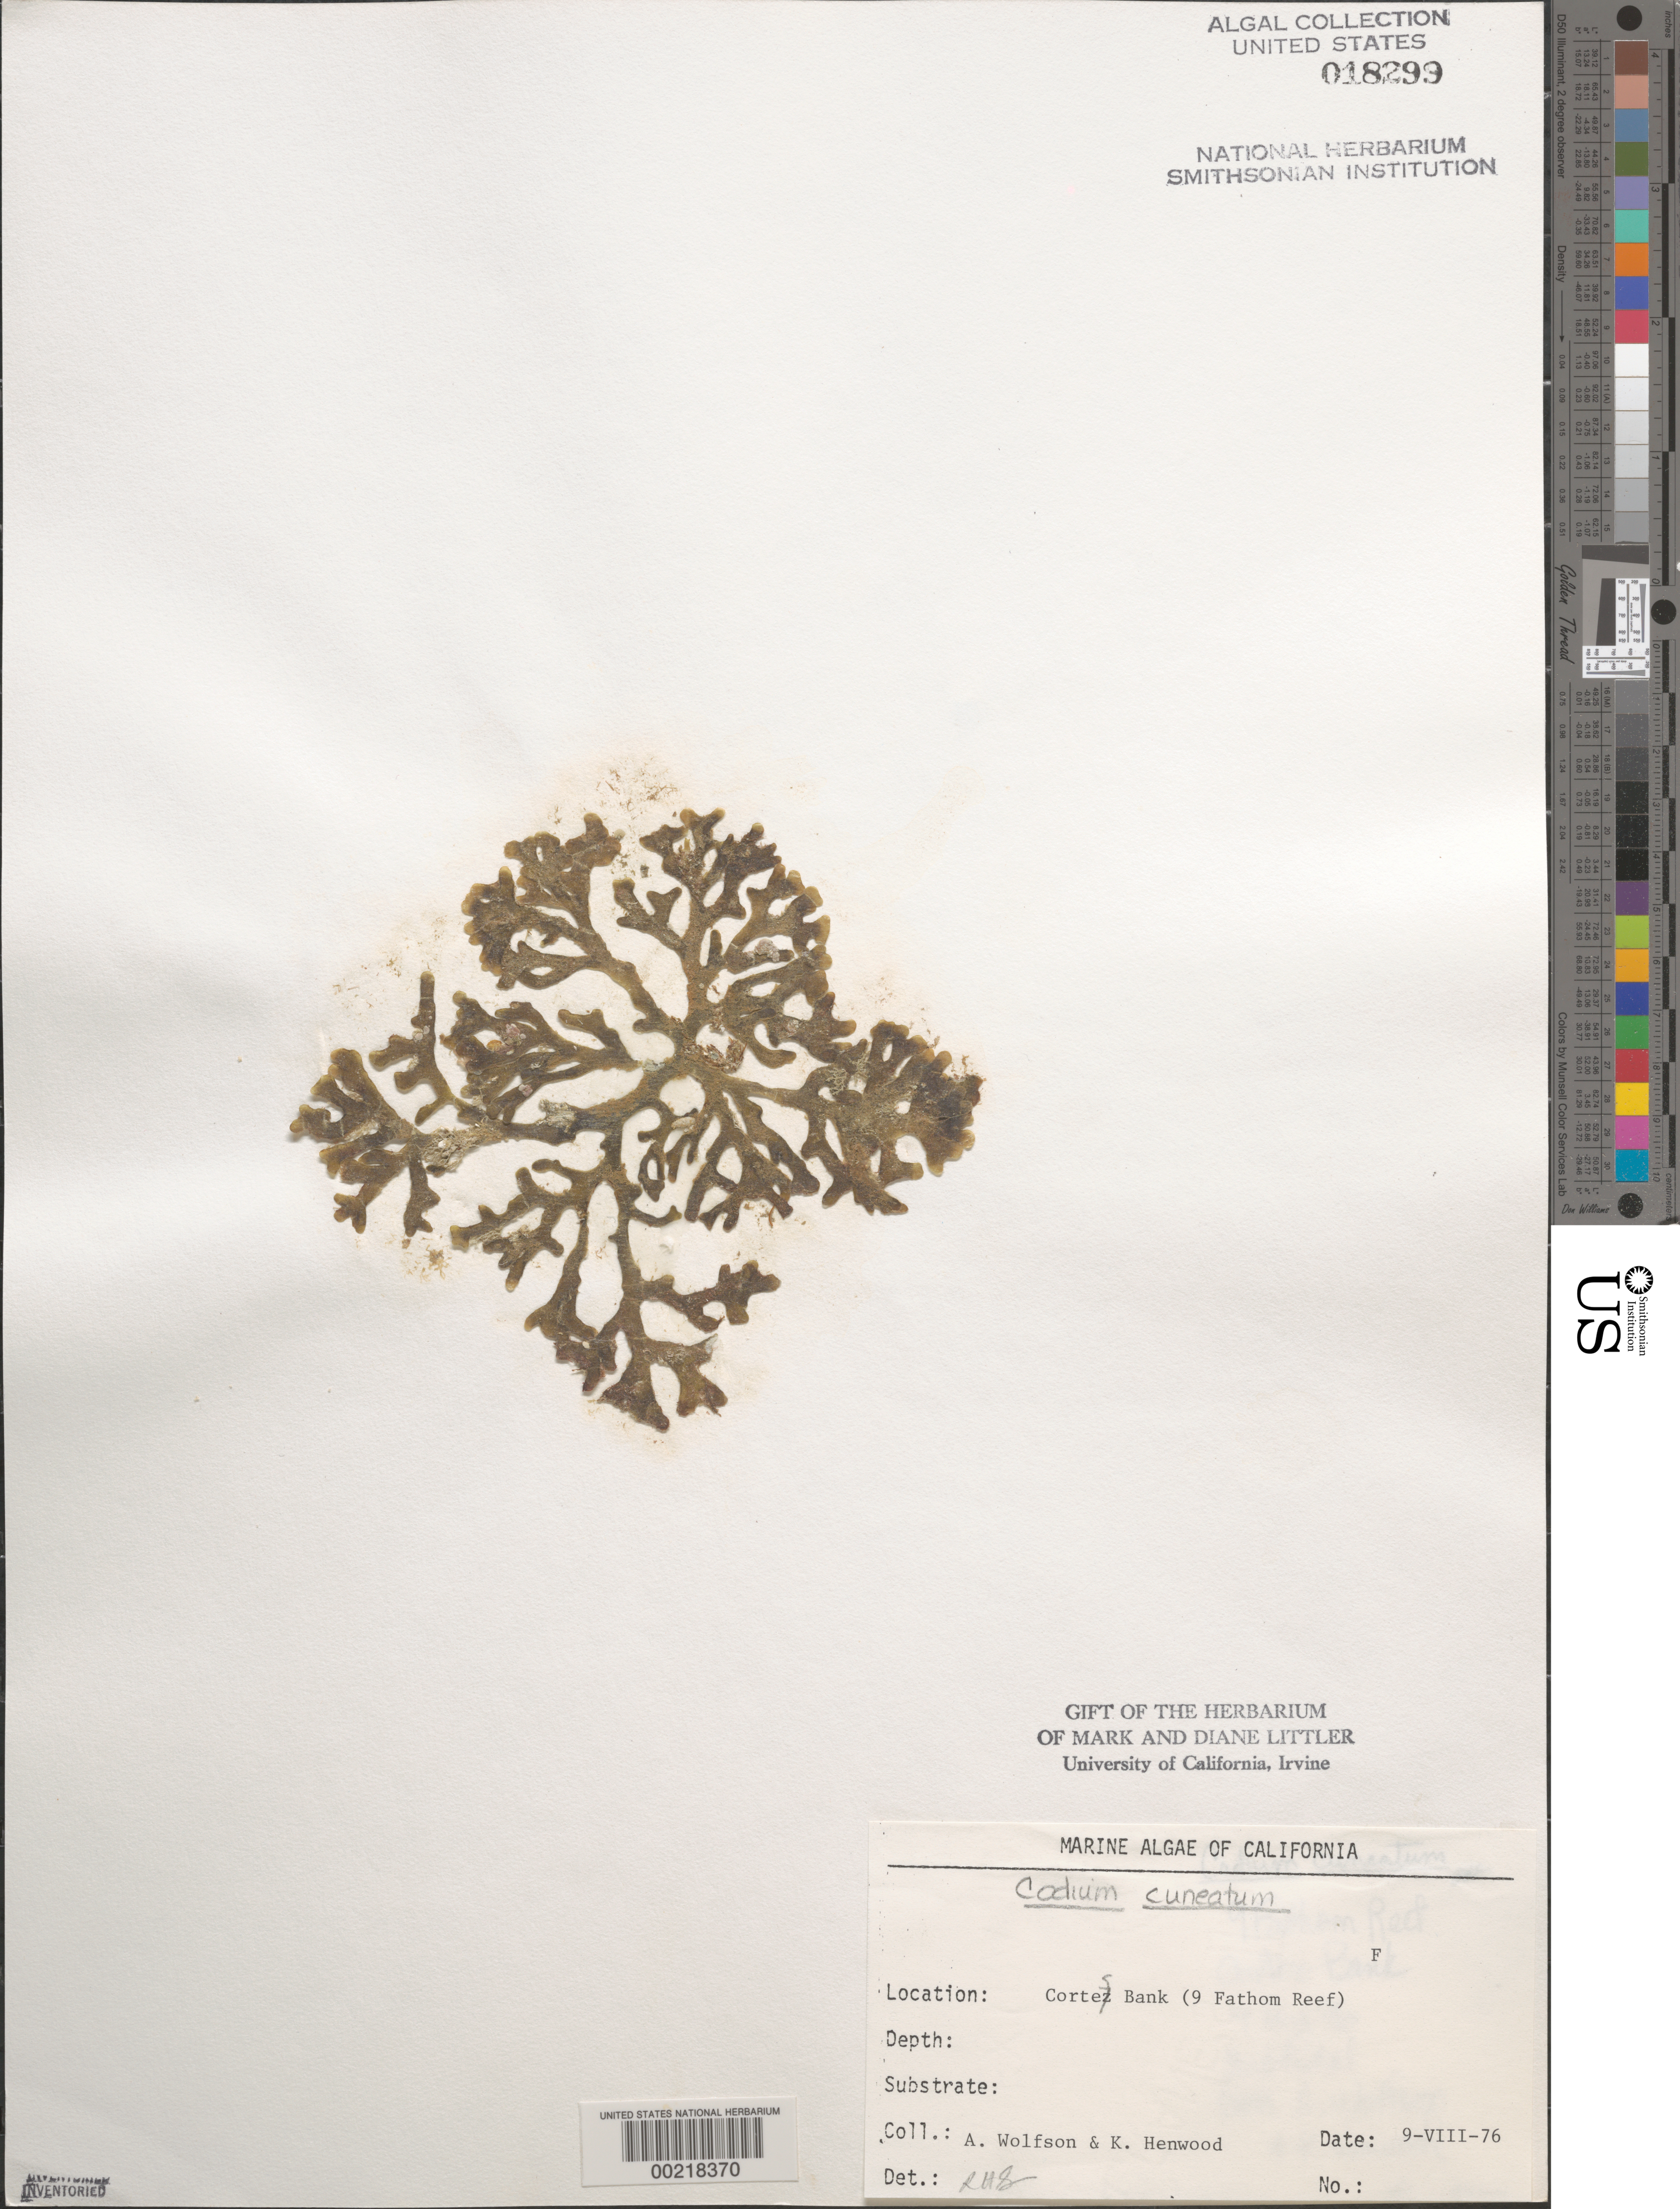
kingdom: Plantae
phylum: Chlorophyta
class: Ulvophyceae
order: Bryopsidales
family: Codiaceae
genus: Codium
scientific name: Codium simulans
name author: Setch. & N.L. Gardner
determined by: Algae name updating Project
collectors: A. Wolfson & K. Henwood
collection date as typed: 09 Aug 1976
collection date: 1976-08-09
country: United States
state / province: California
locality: Cortes Bank, 9 Fathom Reef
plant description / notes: BLM-SOCALBIGHT Rocky Intertidal Survey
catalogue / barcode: US 18299